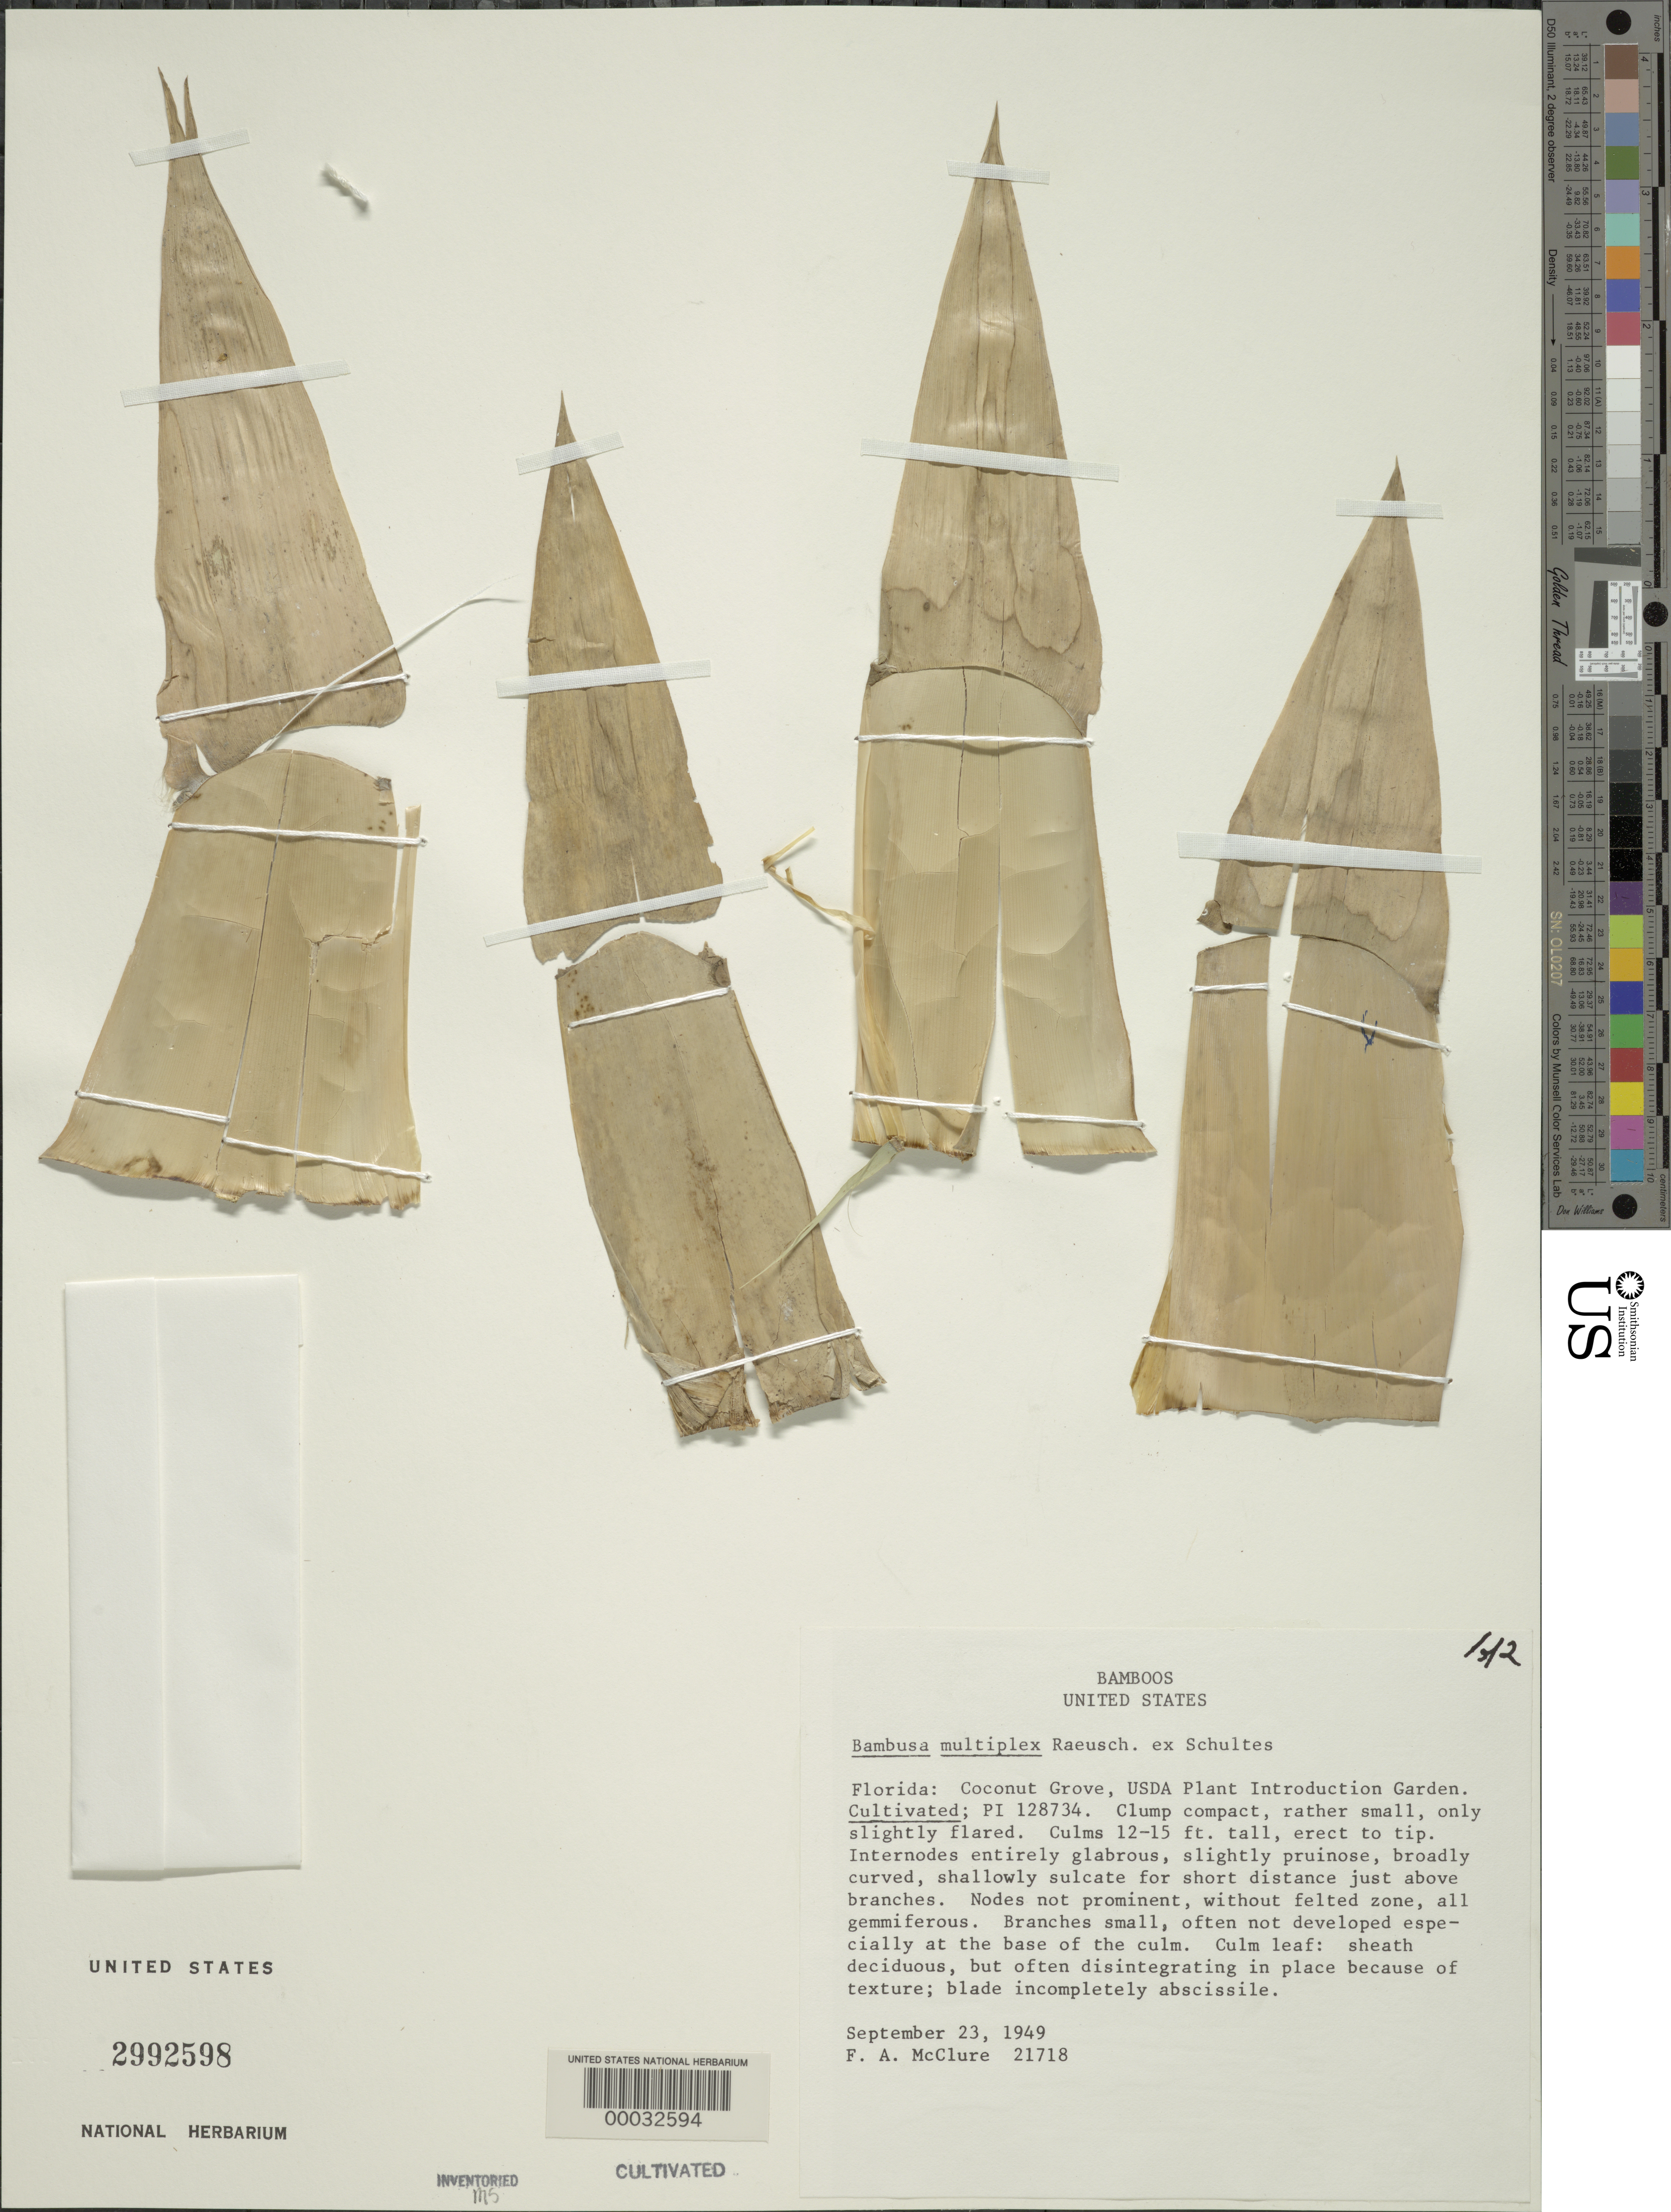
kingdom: Plantae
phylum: Tracheophyta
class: Liliopsida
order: Poales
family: Poaceae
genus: Bambusa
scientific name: Bambusa multiplex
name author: (Lour.) Raeusch. ex Schult. & Schult. f.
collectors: F. A. McClure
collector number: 21718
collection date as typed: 23 Sep 1949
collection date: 1949-09-23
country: United States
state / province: Florida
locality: U.s.d.a. plant introduction garden, coconut grove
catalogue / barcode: US 2992598